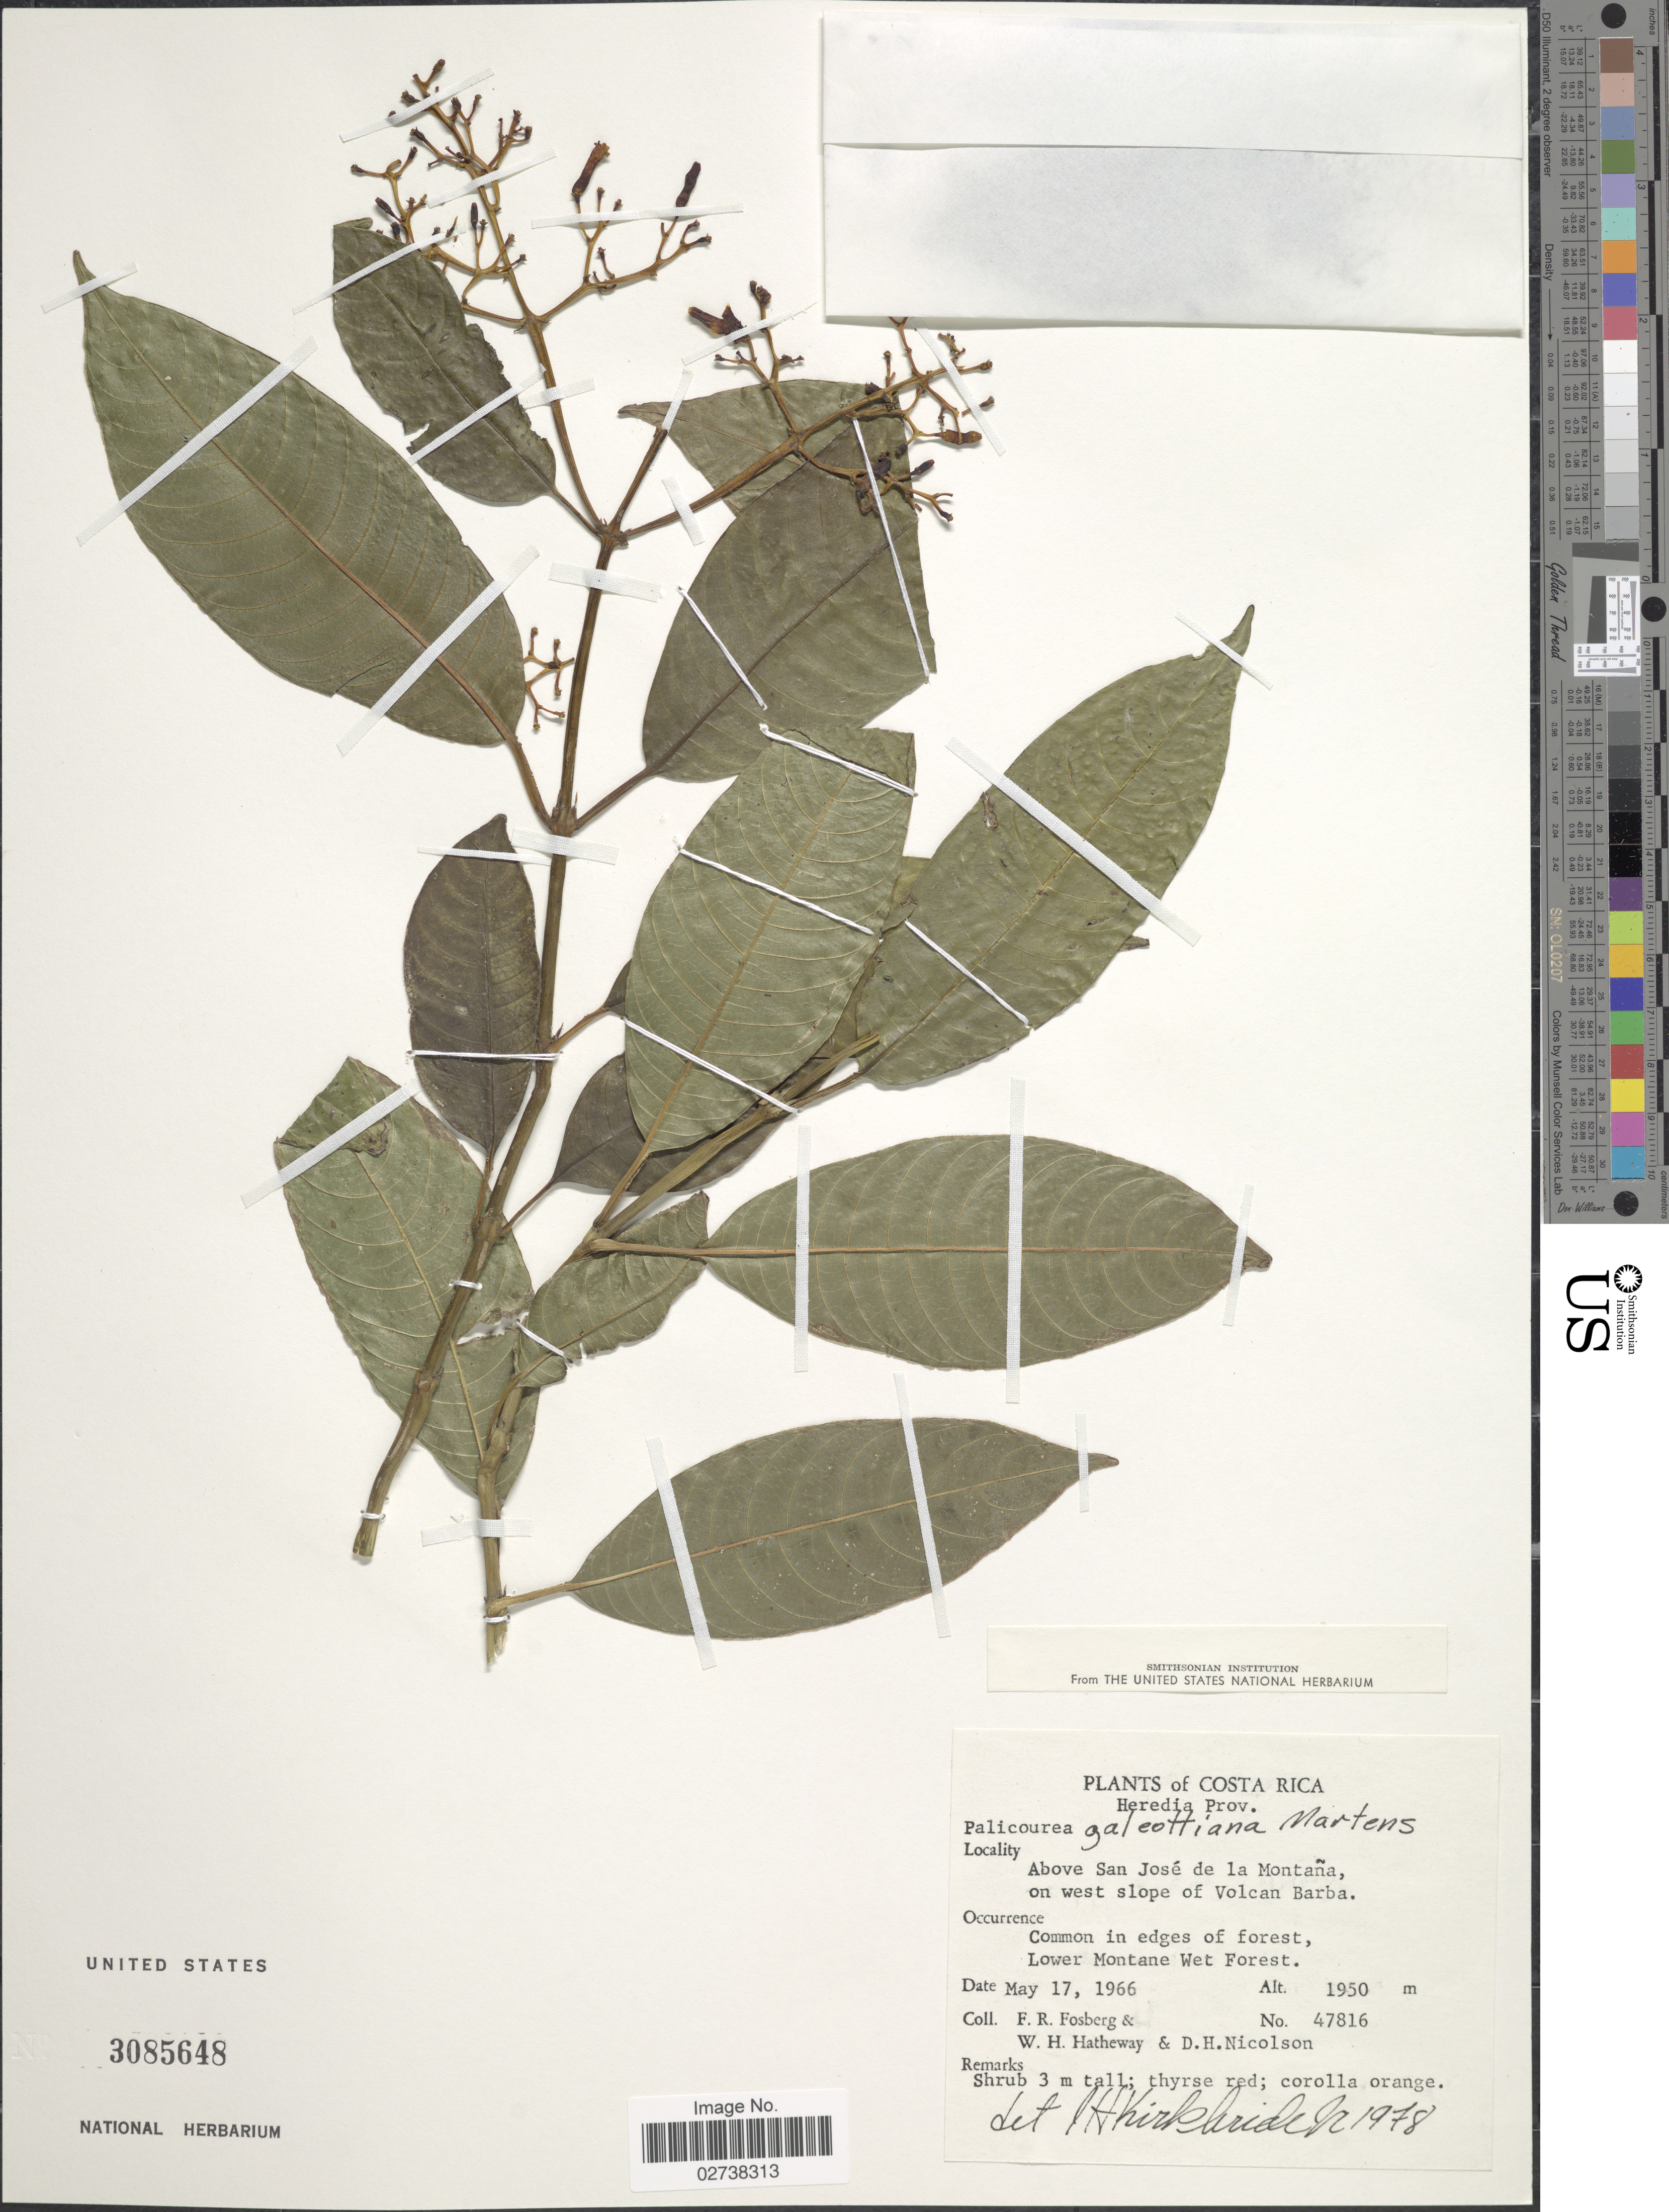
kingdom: Plantae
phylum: Tracheophyta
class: Magnoliopsida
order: Gentianales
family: Rubiaceae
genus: Palicourea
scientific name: Palicourea galeottiana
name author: M. Martens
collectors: F. R. Fosberg, W. H. Hatheway & D. H. Nicolson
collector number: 47816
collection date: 1966-05-17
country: Costa Rica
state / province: Heredia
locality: Heredia Prov. Above San Jose de la Montana, on west slope of Volcan Barba.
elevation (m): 1950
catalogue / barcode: US 3085648